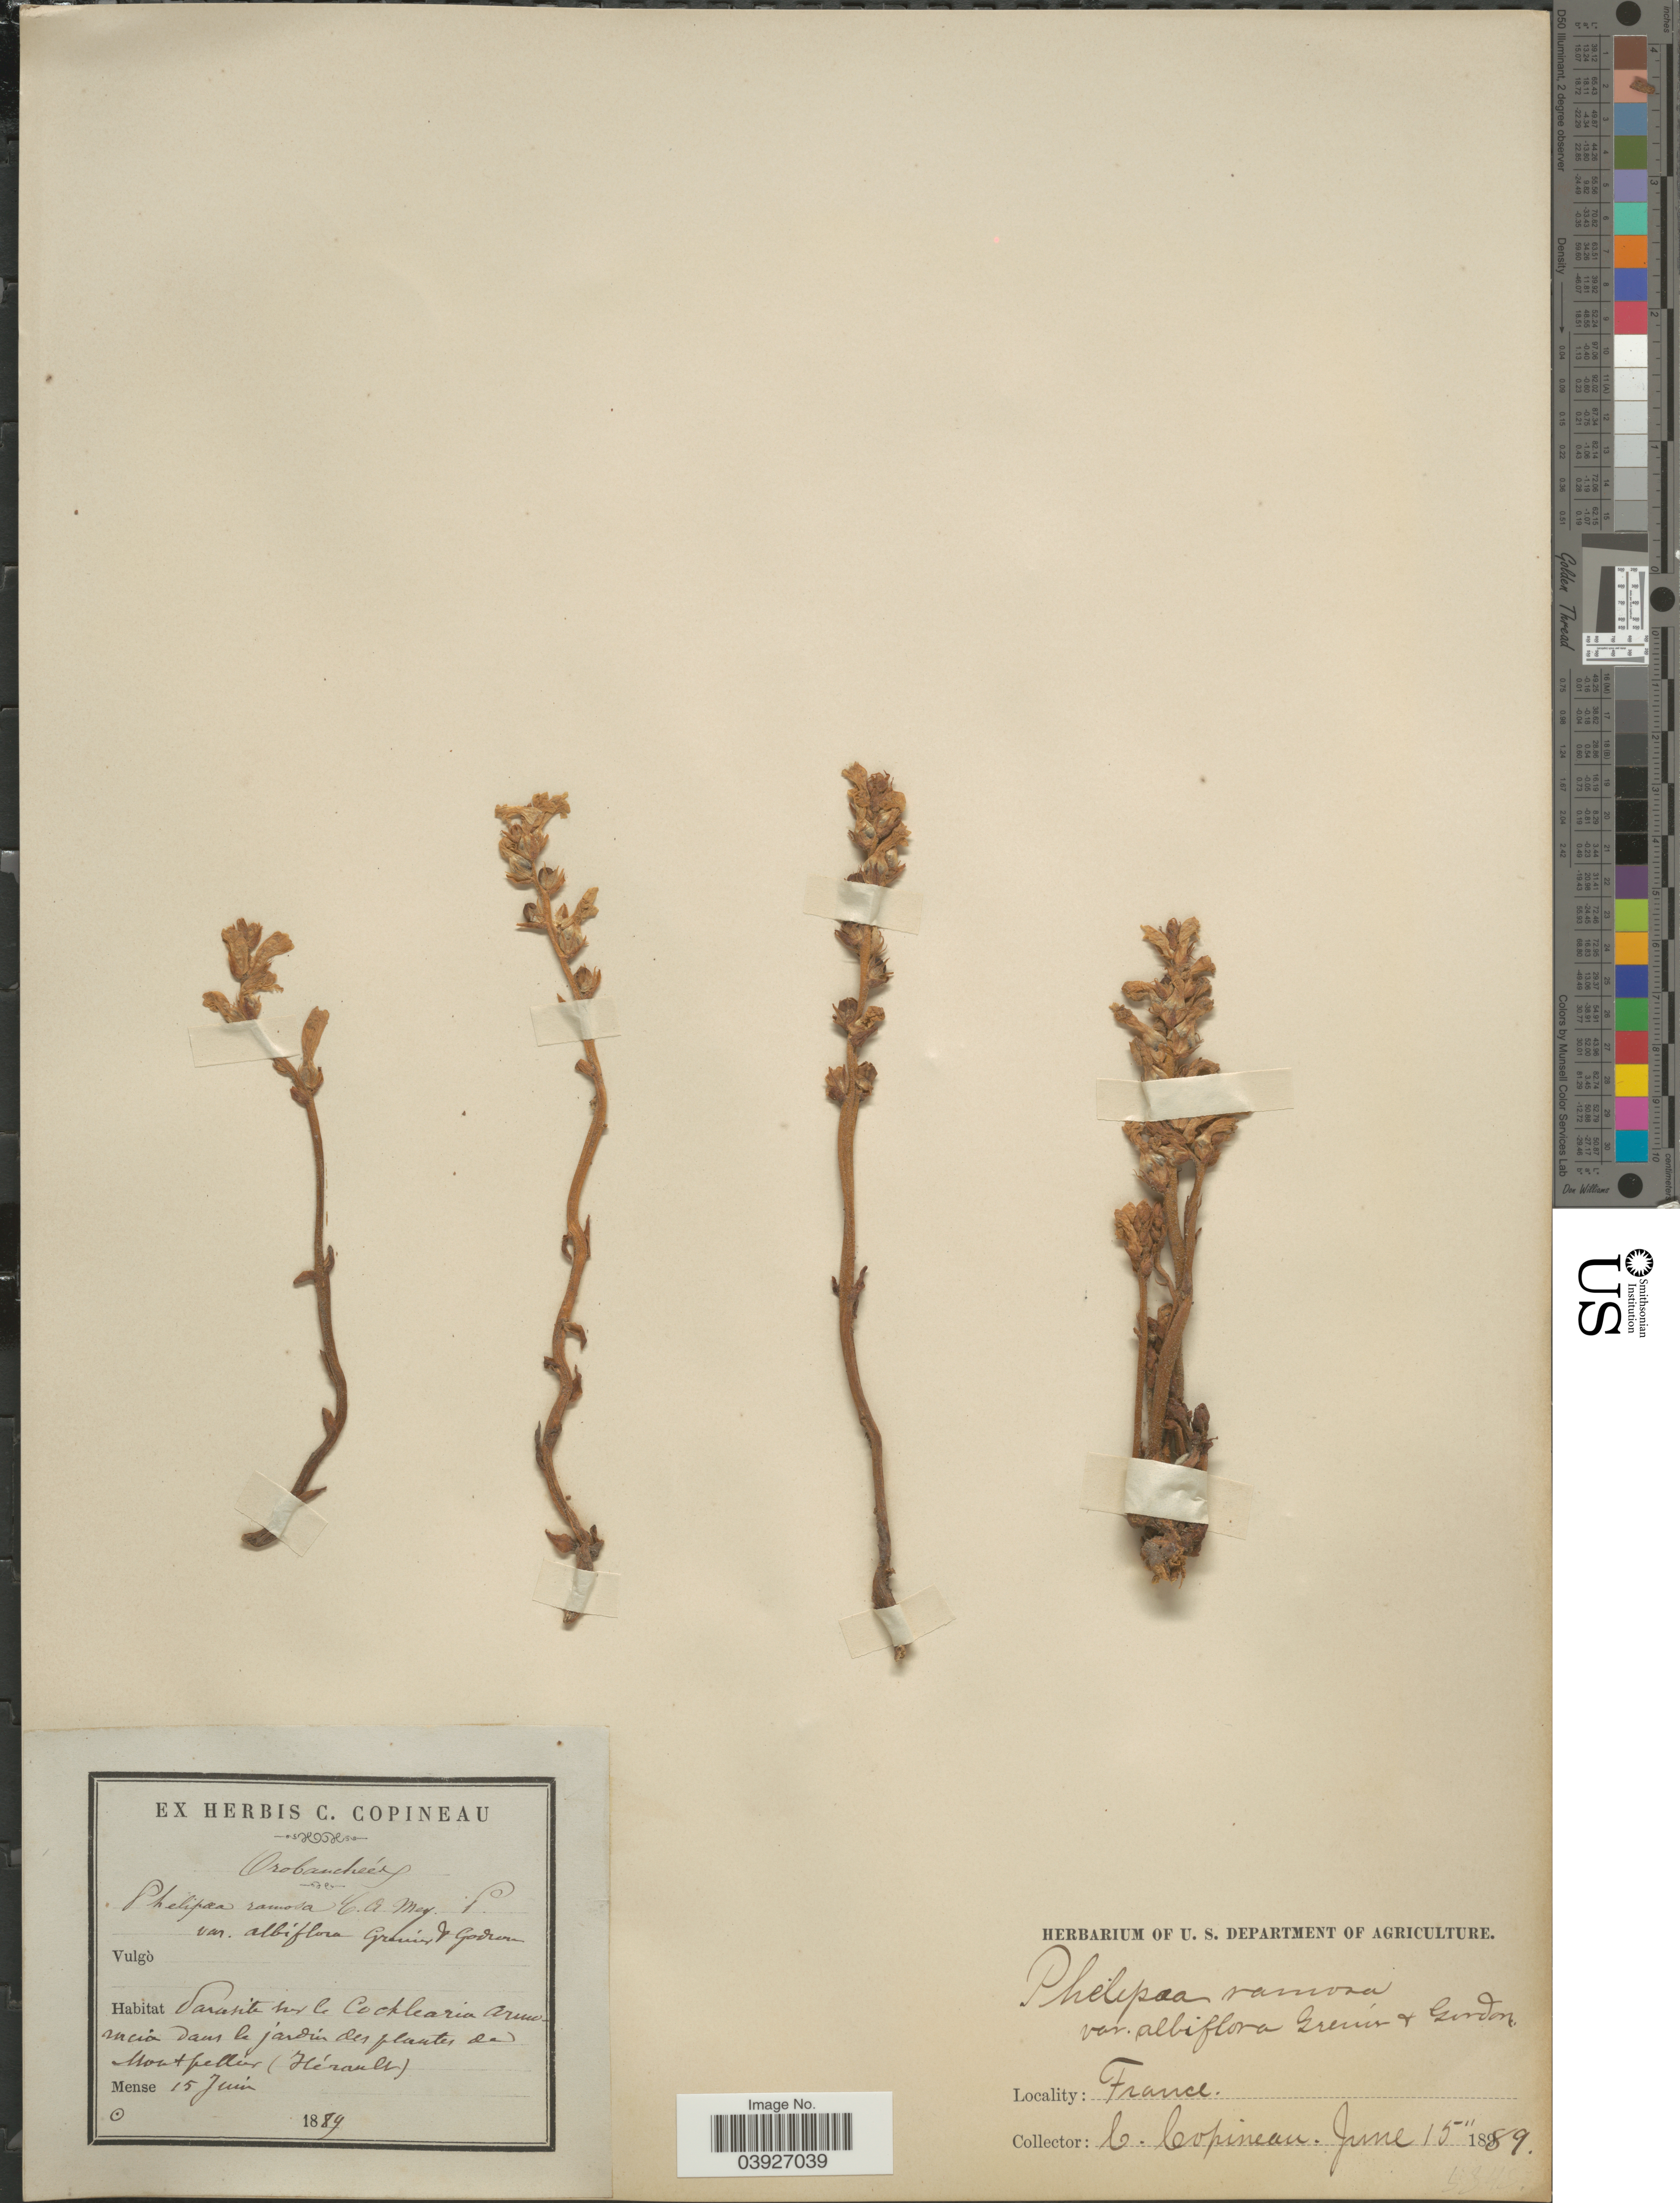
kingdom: Plantae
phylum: Tracheophyta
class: Magnoliopsida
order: Lamiales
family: Orobanchaceae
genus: Orobanche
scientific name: Orobanche ramosa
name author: L.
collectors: C. Copineau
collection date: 1889-06-15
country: France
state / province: Occitanie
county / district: Hérault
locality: Saravite sur le Cochlearia Araucaria dans le jardín des plantes da Montpelier (Hérault).